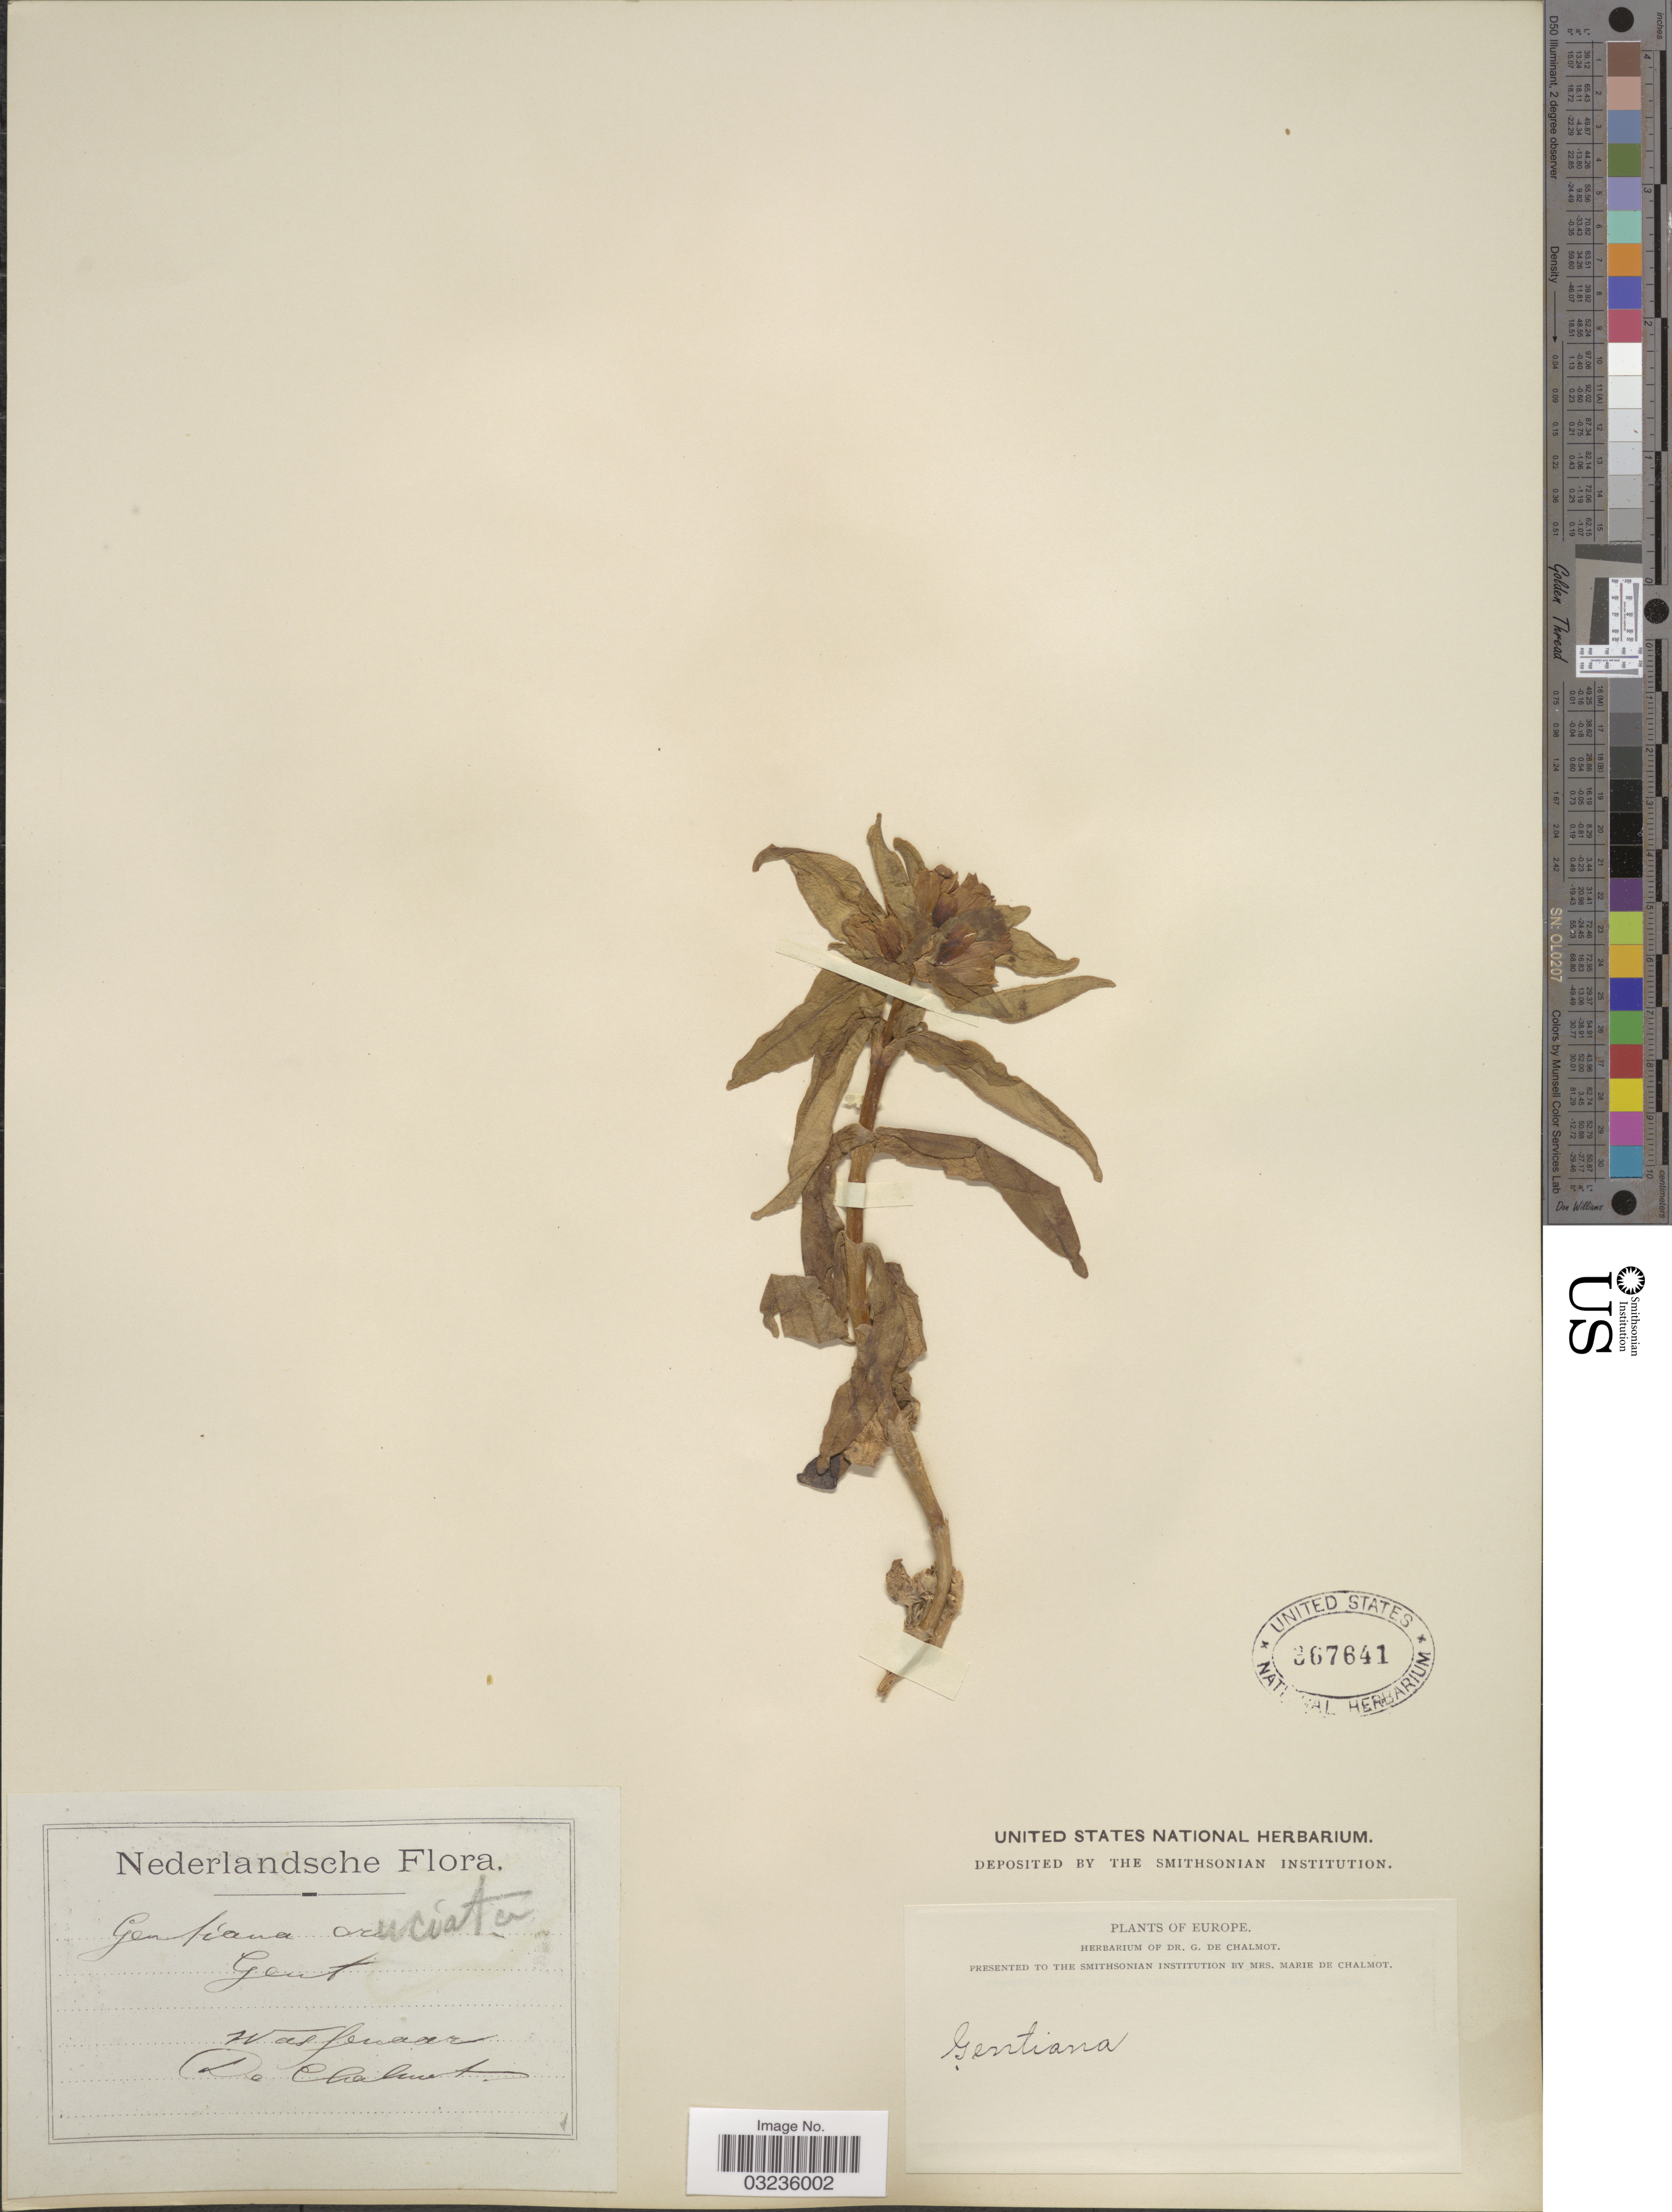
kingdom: Plantae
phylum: Tracheophyta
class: Magnoliopsida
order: Gentianales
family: Gentianaceae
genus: Gentiana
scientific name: Gentiana cruciata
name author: L.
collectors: G. de Chalmot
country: Netherlands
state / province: Zuid Holland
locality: Wassenaar.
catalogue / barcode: US 367641